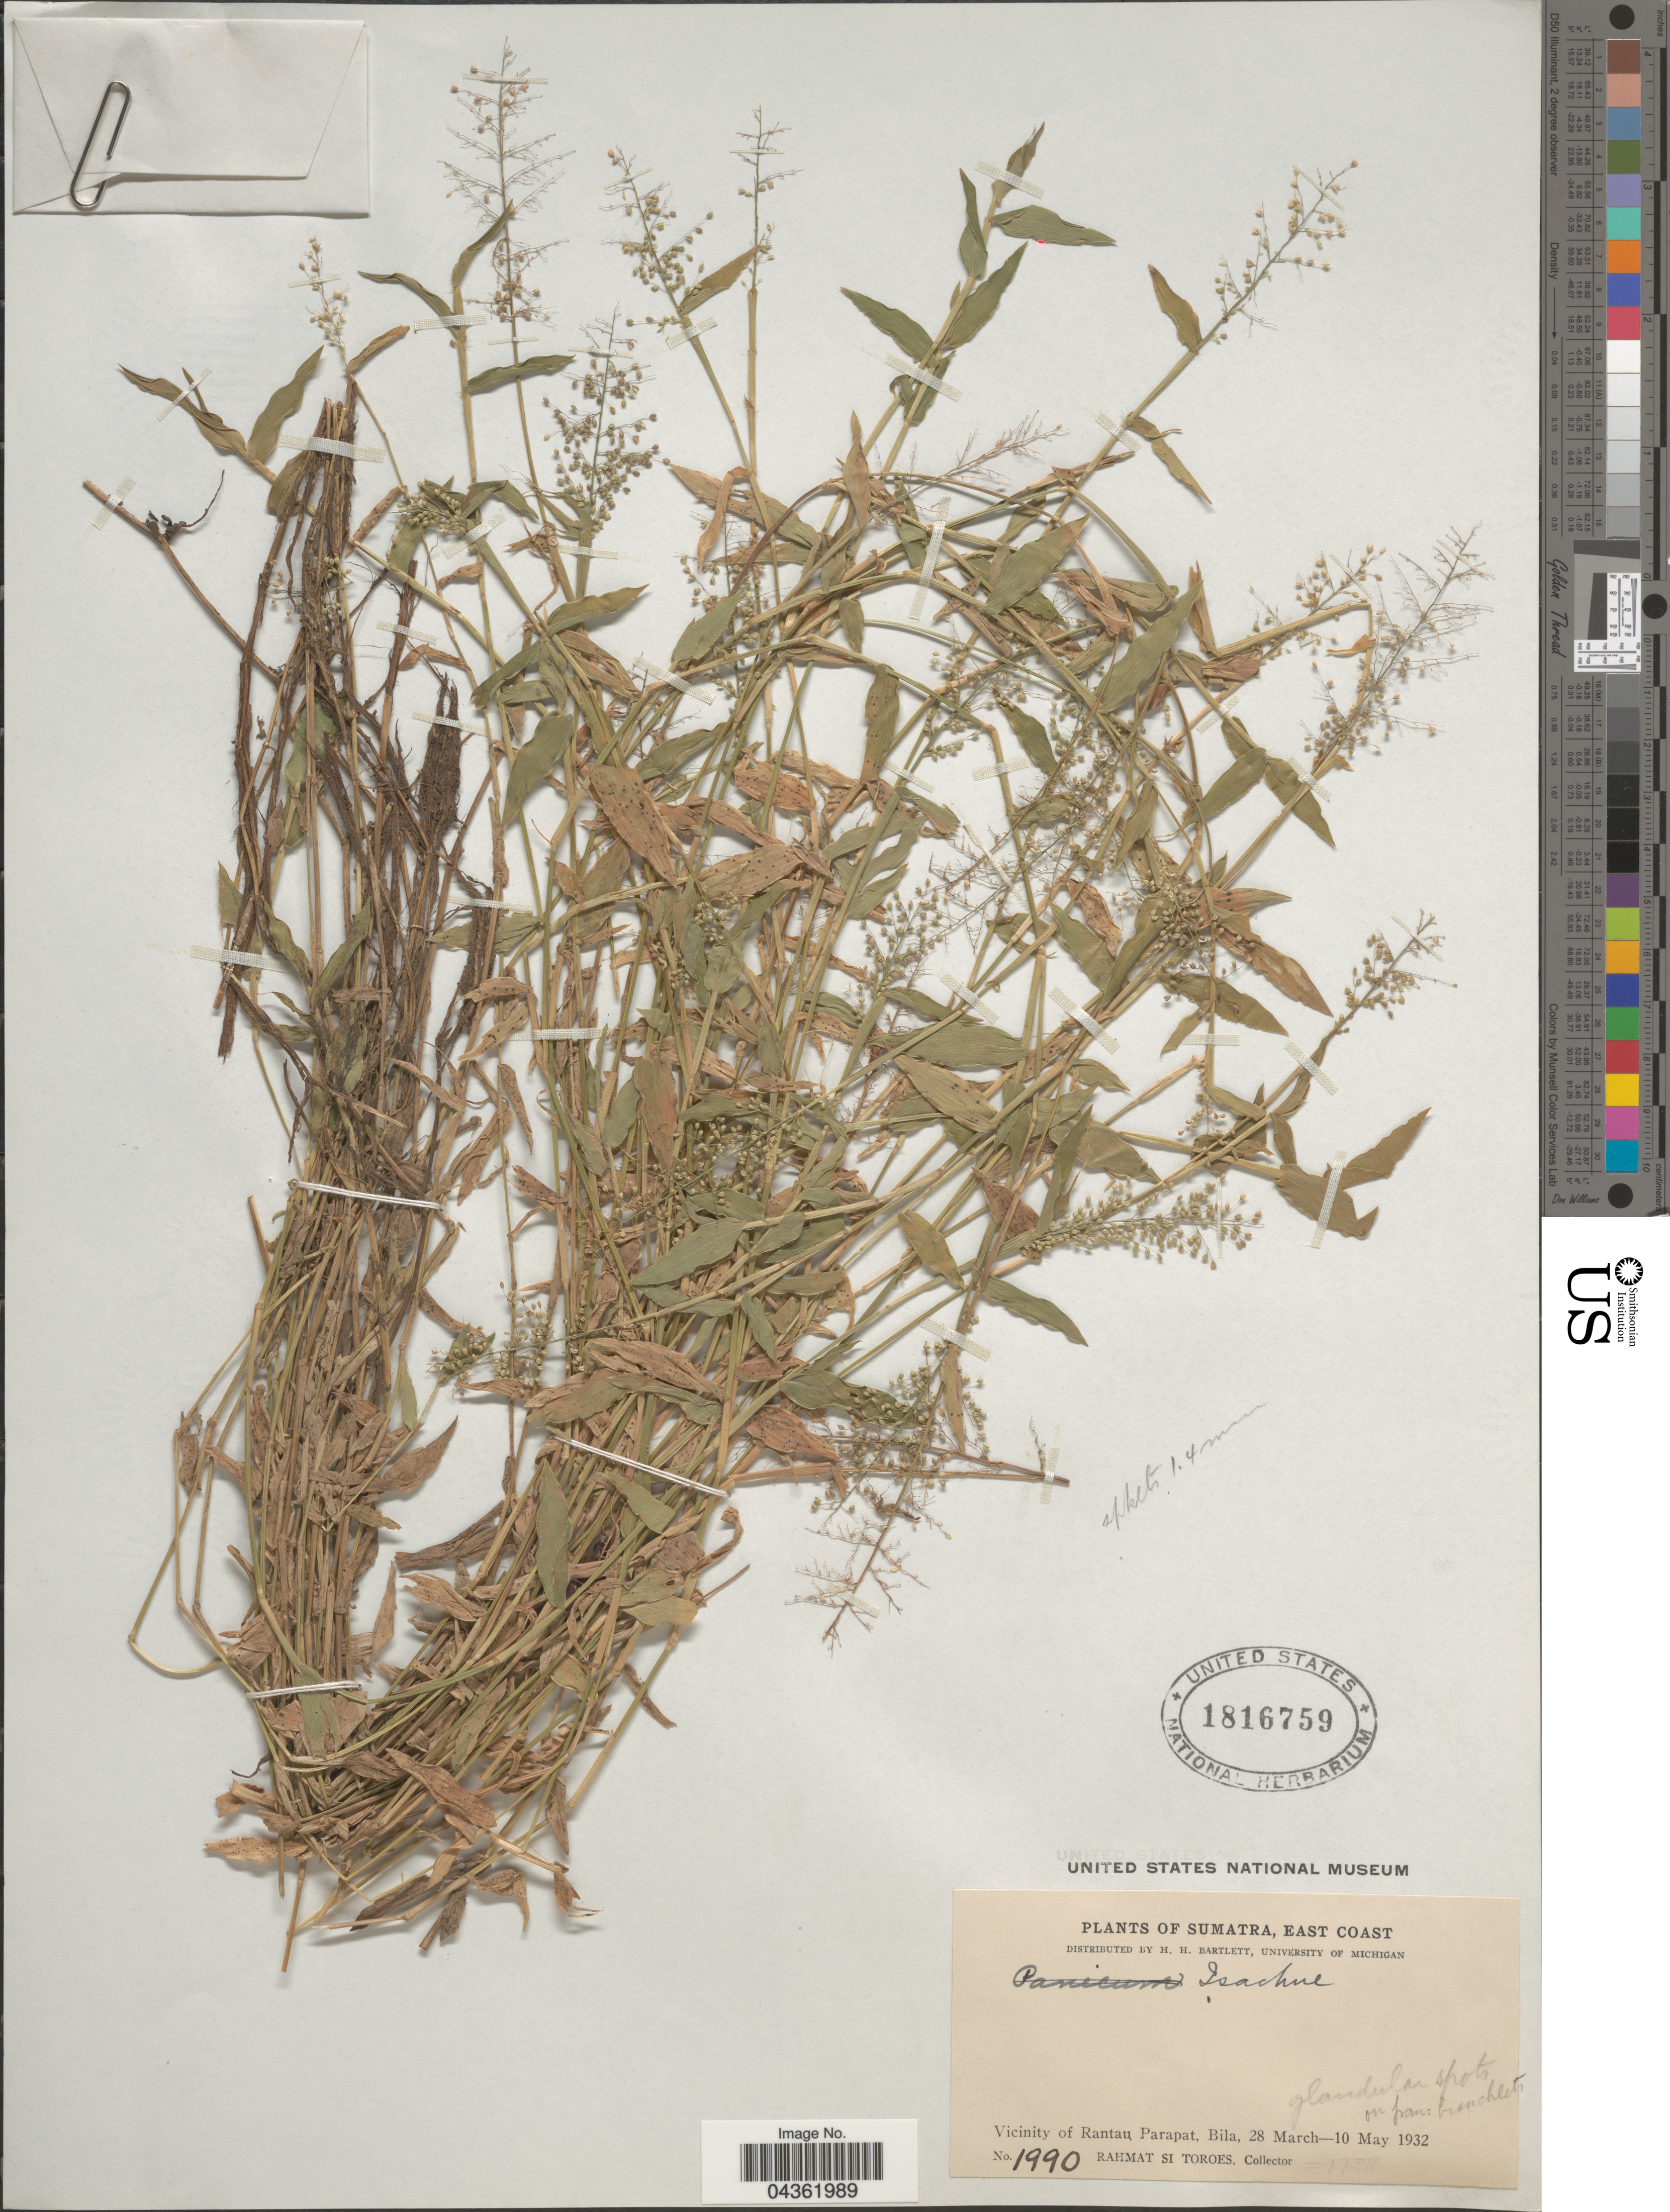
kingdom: Plantae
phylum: Tracheophyta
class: Liliopsida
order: Poales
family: Poaceae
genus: Isachne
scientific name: Isachne sp.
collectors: Rahmat Si Boeea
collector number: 1990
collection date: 1932-03-28/1932-05-10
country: Indonesia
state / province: Sumatra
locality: East Coast. Vicinity of Rantau Parapat, Bila.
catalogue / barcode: US 1816759